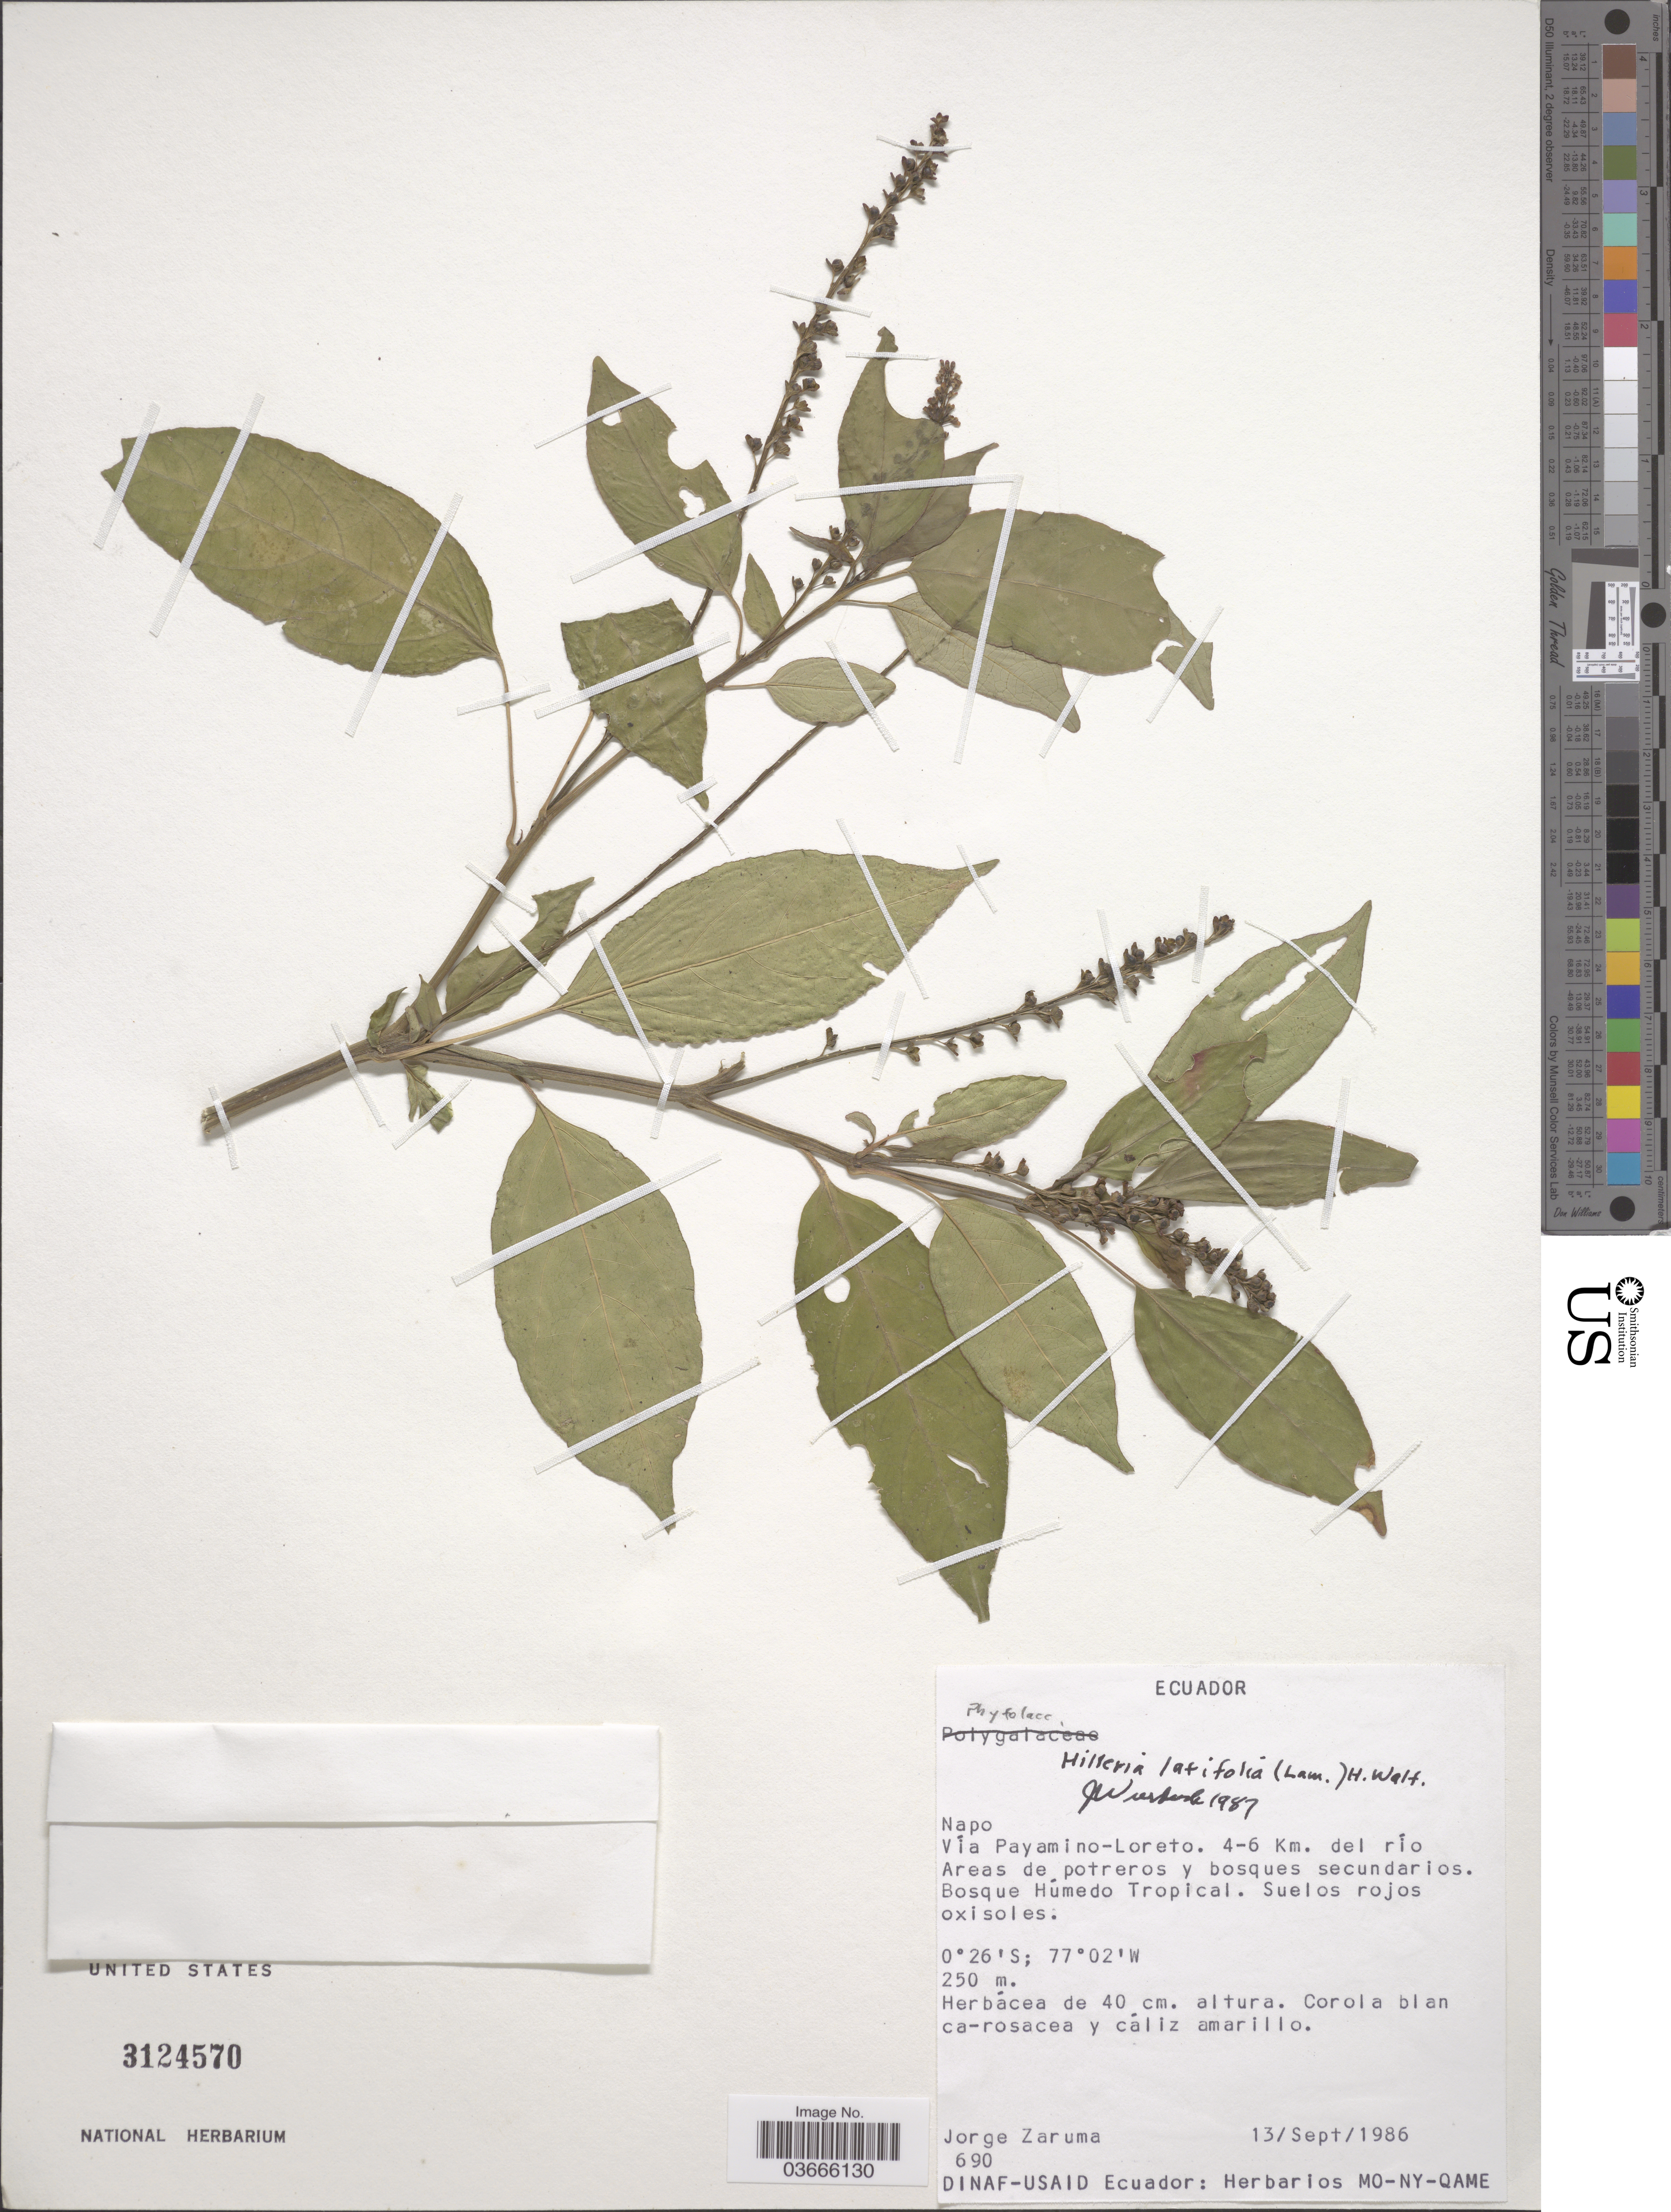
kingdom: Plantae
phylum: Tracheophyta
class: Magnoliopsida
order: Caryophyllales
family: Phytolaccaceae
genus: Hilleria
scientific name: Hilleria latifolia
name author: (Lam.) H. Walter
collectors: J. Zaruma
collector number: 690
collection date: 1986-09-13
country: Ecuador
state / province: Napo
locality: Vía Payamino-Loreto. 4-6 Km. del río Areas de potreros y bosques secundarios. Bosque Húmedo Tropical.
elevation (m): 250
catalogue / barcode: US 3124570